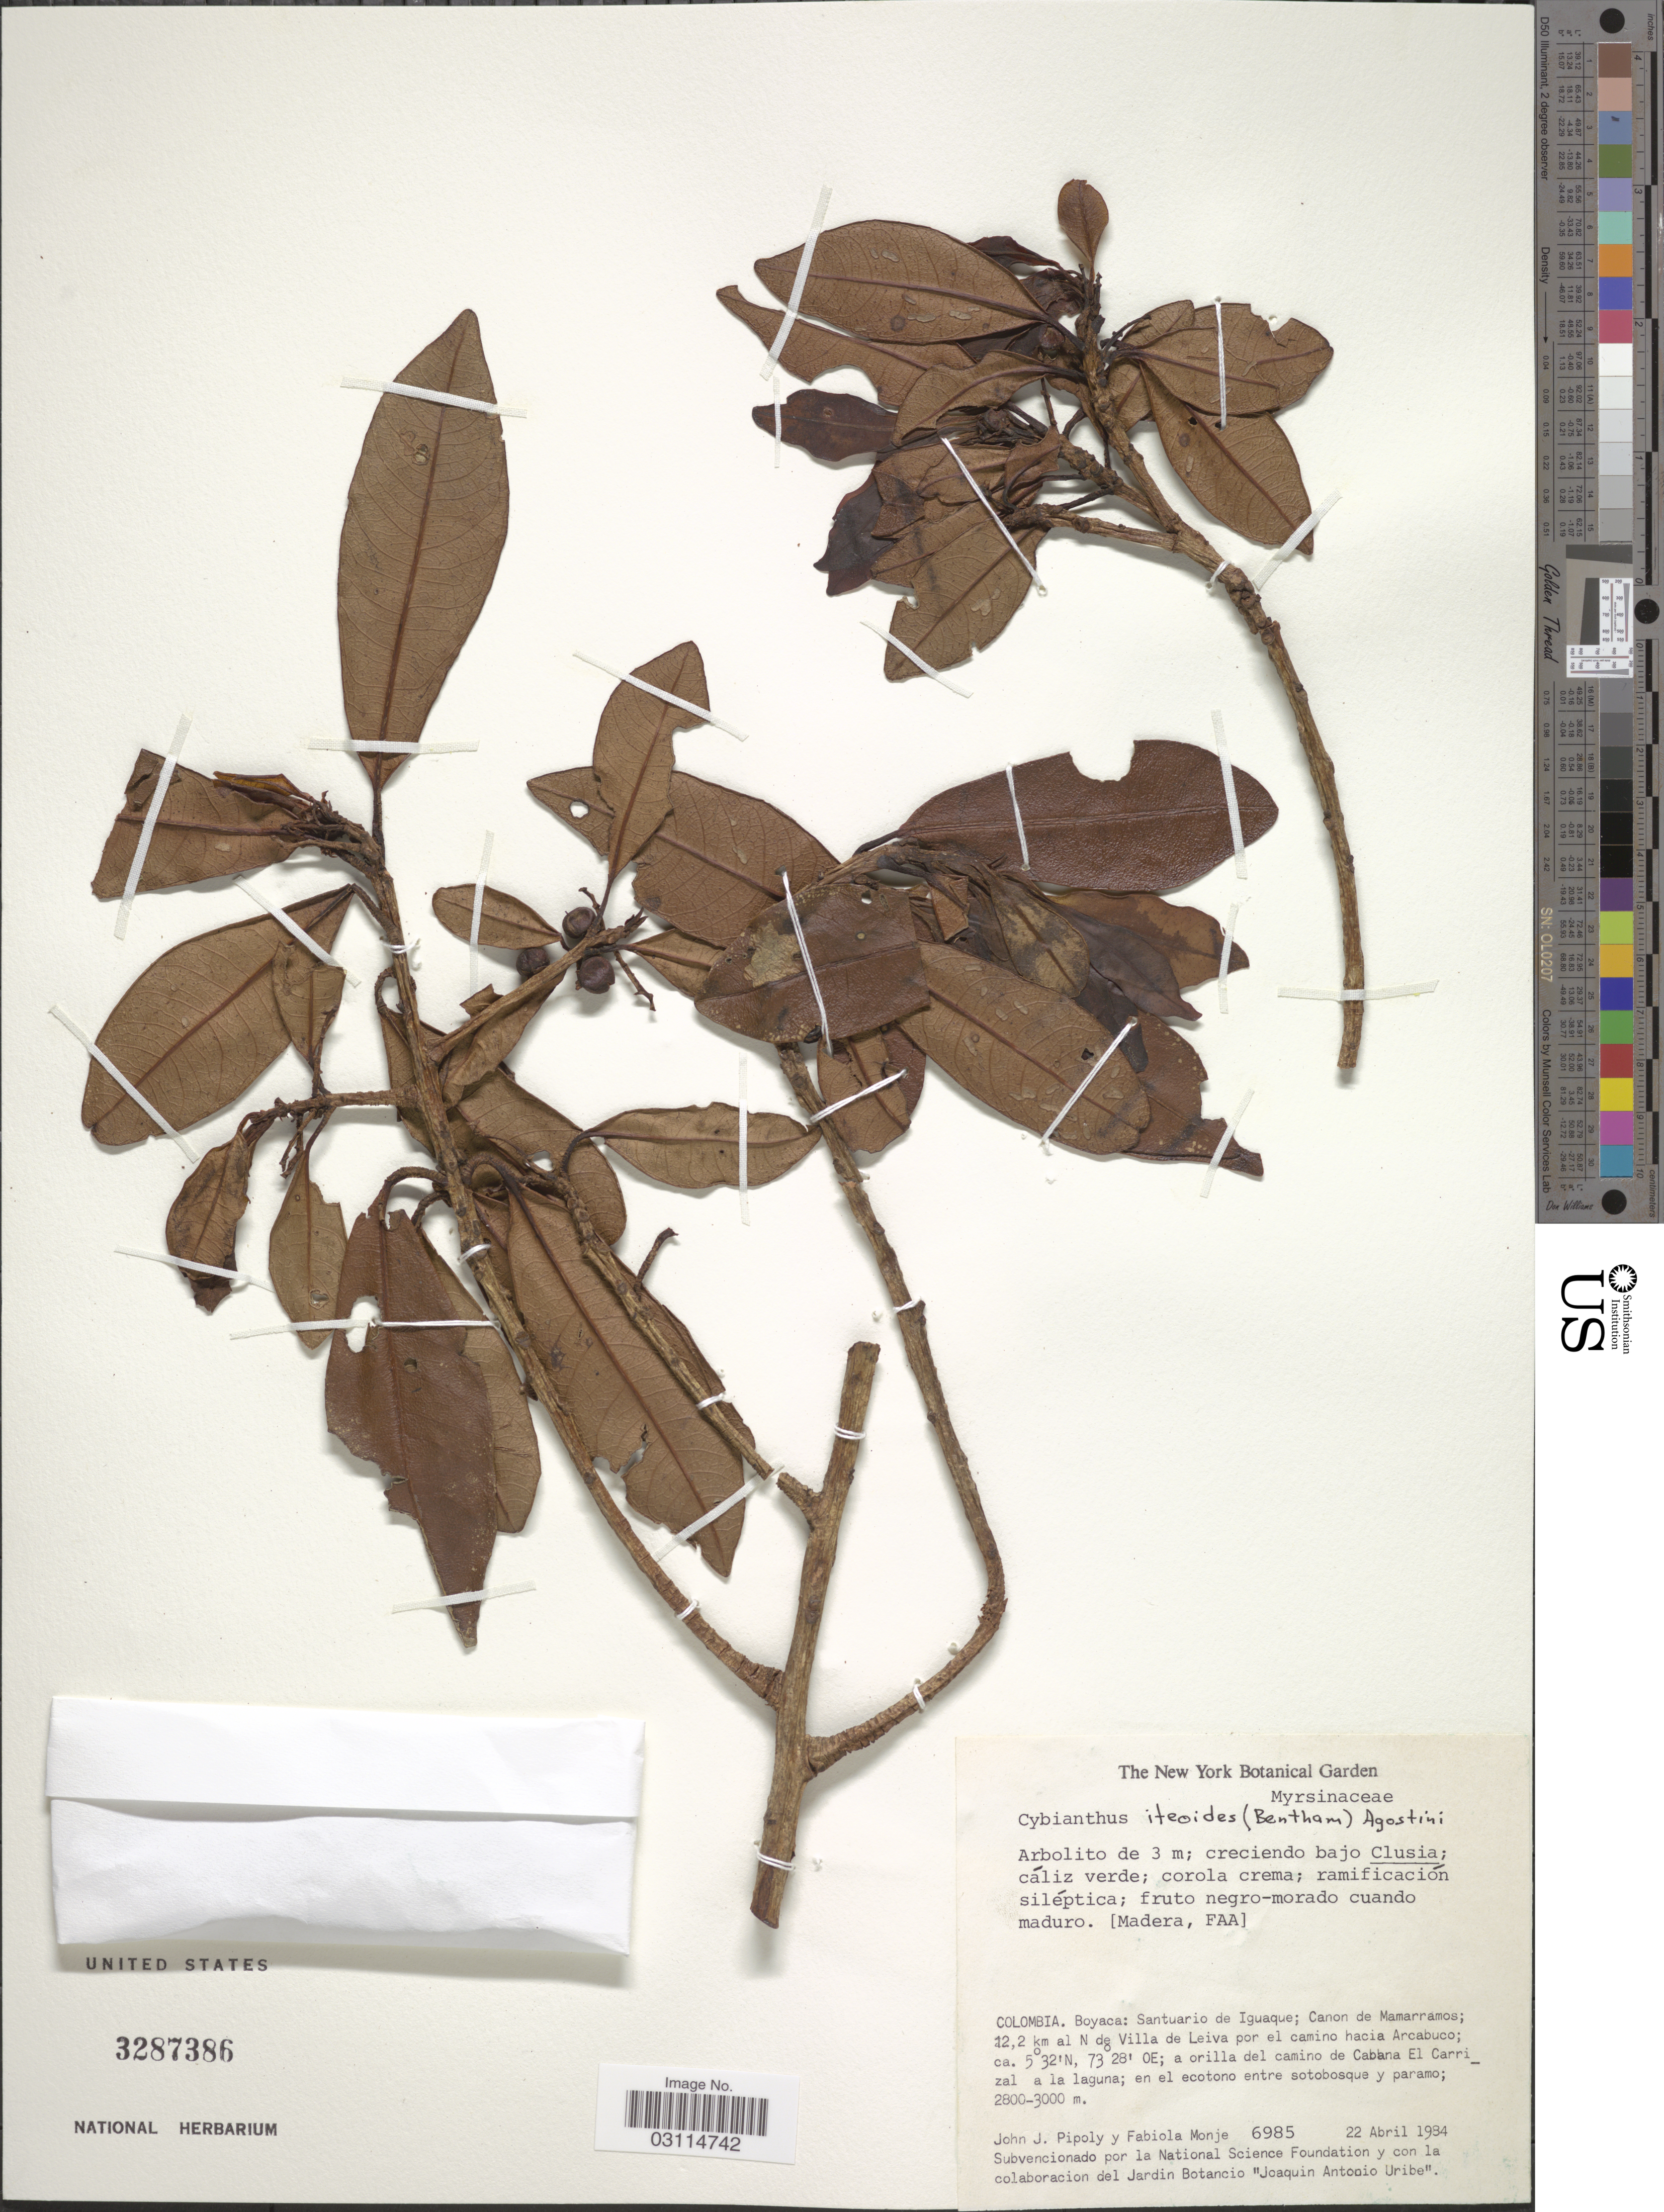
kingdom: Plantae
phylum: Tracheophyta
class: Magnoliopsida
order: Ericales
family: Primulaceae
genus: Cybianthus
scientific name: Cybianthus iteoides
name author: (Benth.) G. Agostini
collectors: J. J. Pipoly & F. Monje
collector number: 6985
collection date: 1984-04-22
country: Colombia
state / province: Boyacá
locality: Santuario de Iguaque; Canon de Mamarramos; 12.2 km al N de Villa de Leiva por el camino hacia Arcabuco; a orilla del camino de Cabana El Carrizal a la laguna.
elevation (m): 2800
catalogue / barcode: US 3287386